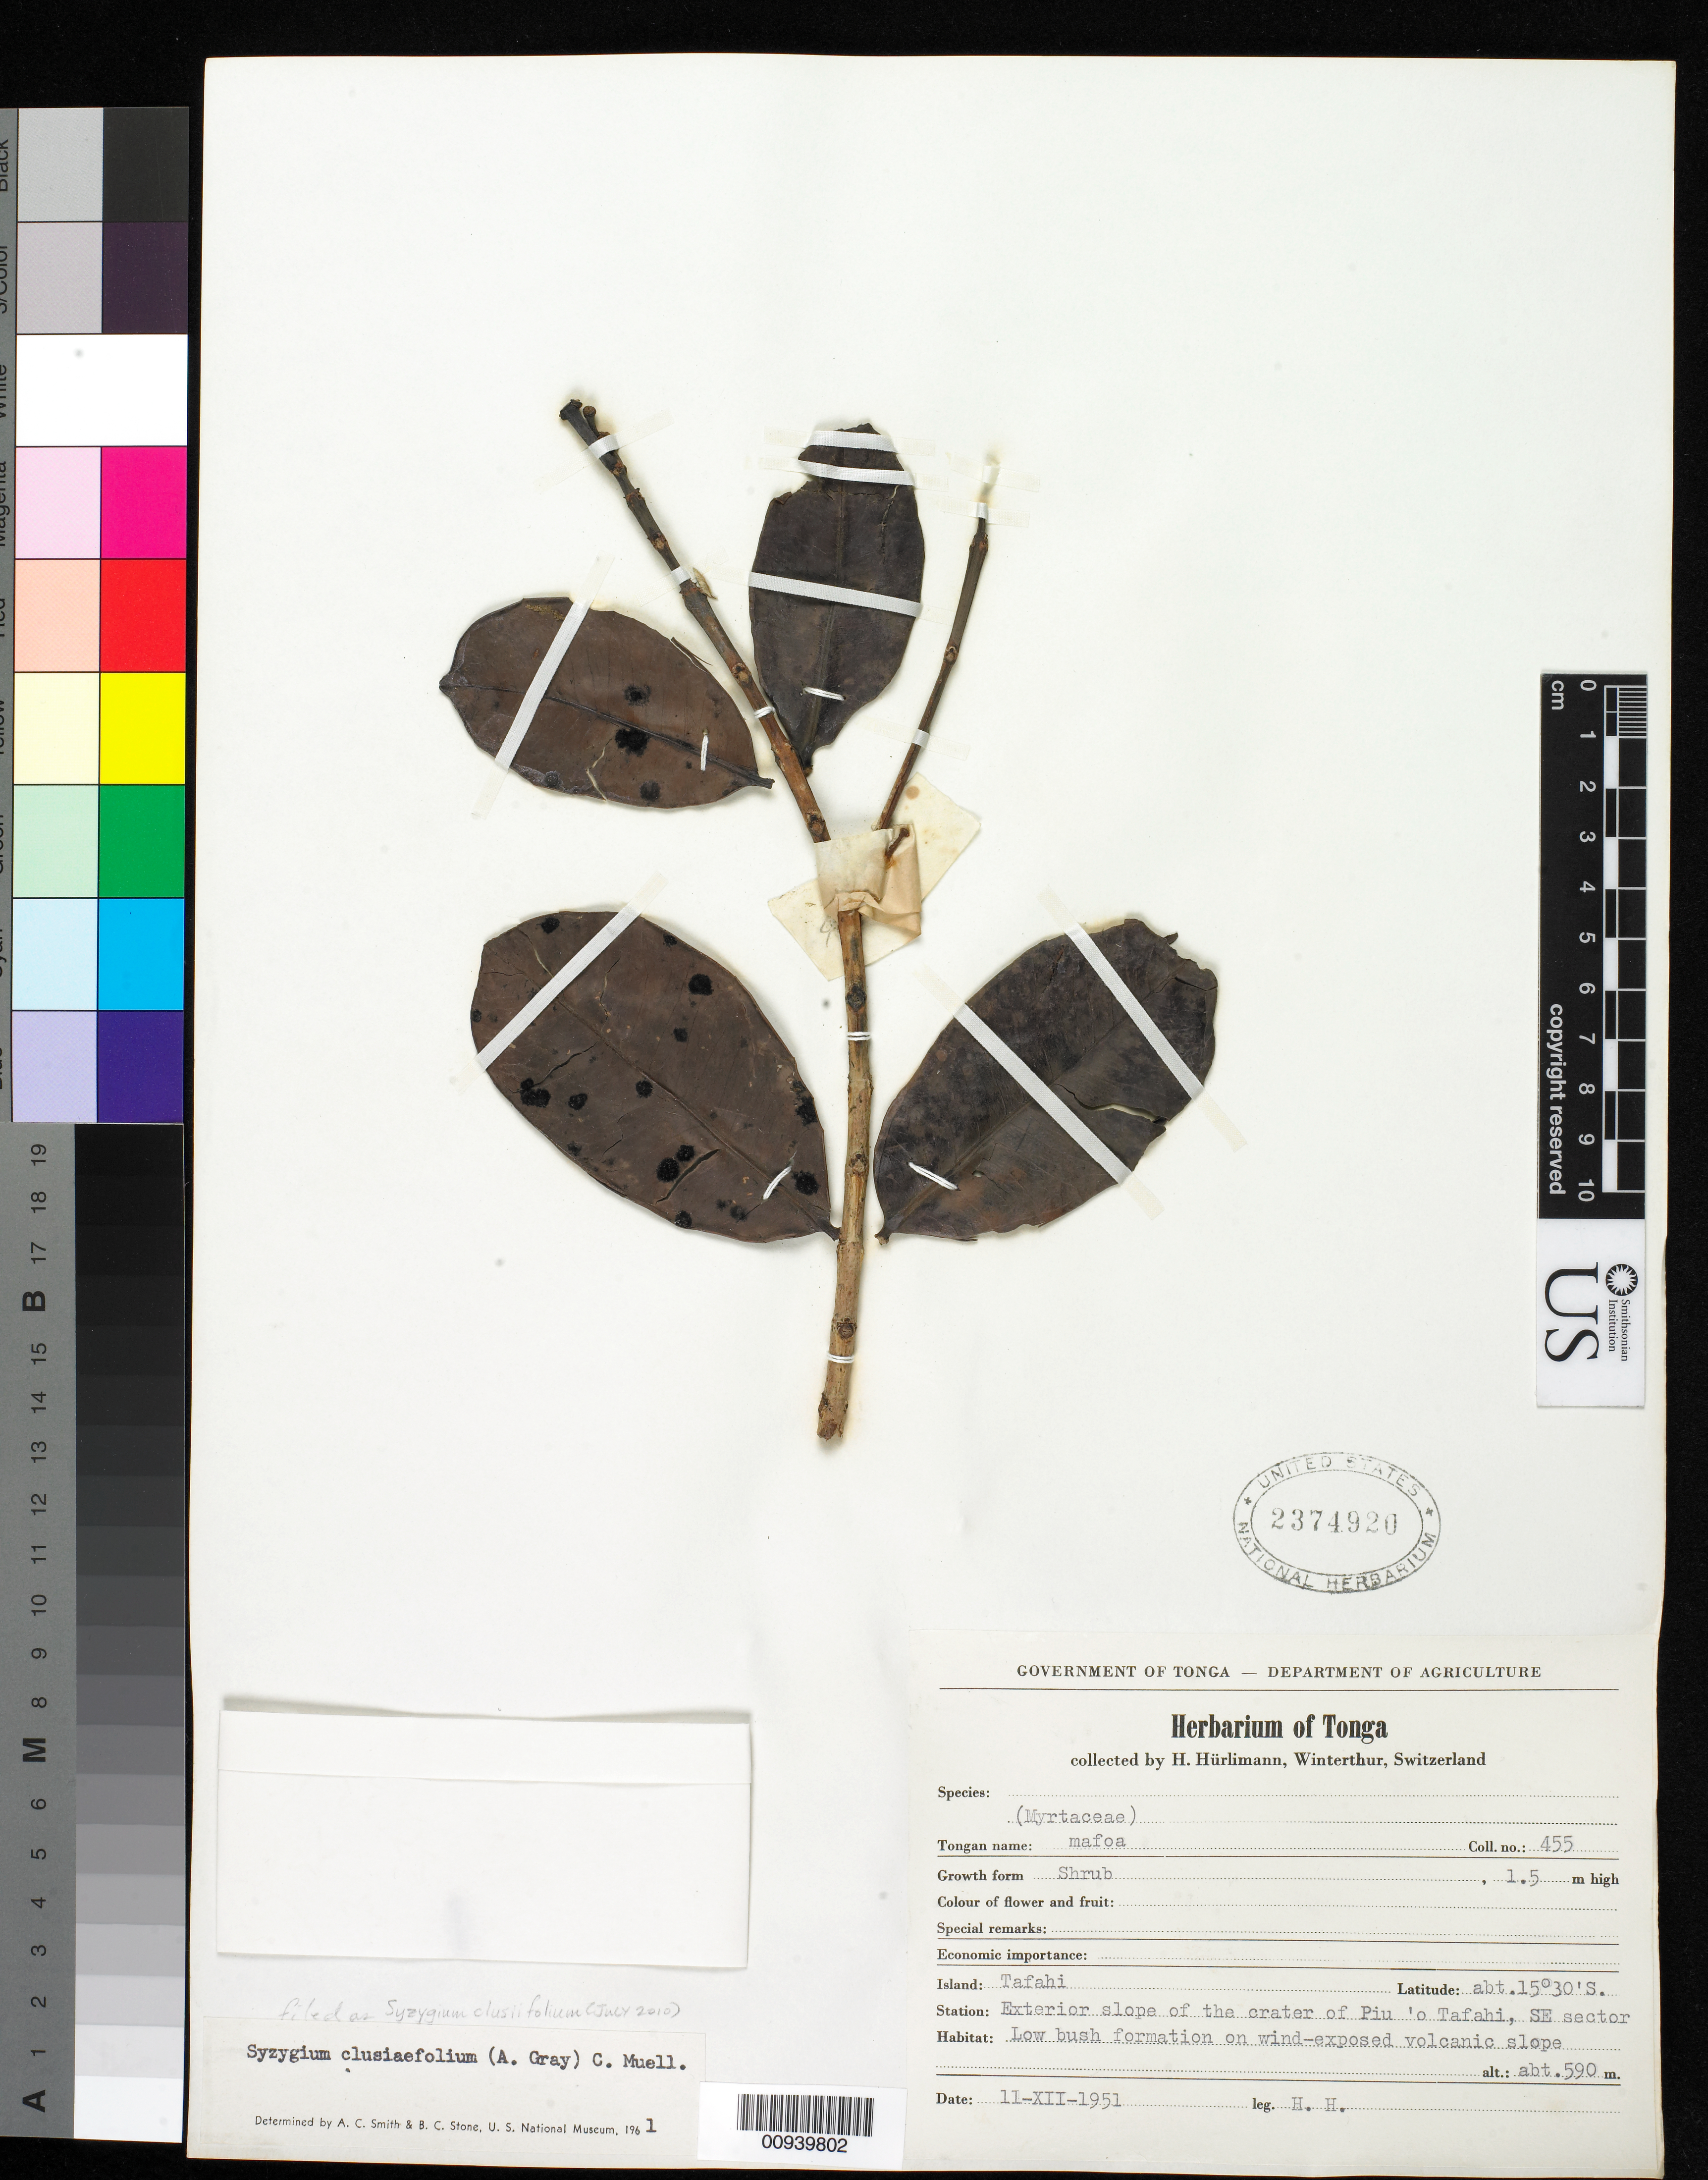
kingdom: Plantae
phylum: Tracheophyta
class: Magnoliopsida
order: Myrtales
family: Myrtaceae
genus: Syzygium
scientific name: Syzygium clusiifolium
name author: (A. Gray) Müll. Stuttg.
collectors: H. Hürlimann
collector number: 455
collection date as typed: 11 Jul 1951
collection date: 1951-07-11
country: Tonga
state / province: Tonga Outliers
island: Tafahi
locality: Exterior slope of the crater of Piu 'o Tafahi, SE sector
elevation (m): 590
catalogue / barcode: US 2374920